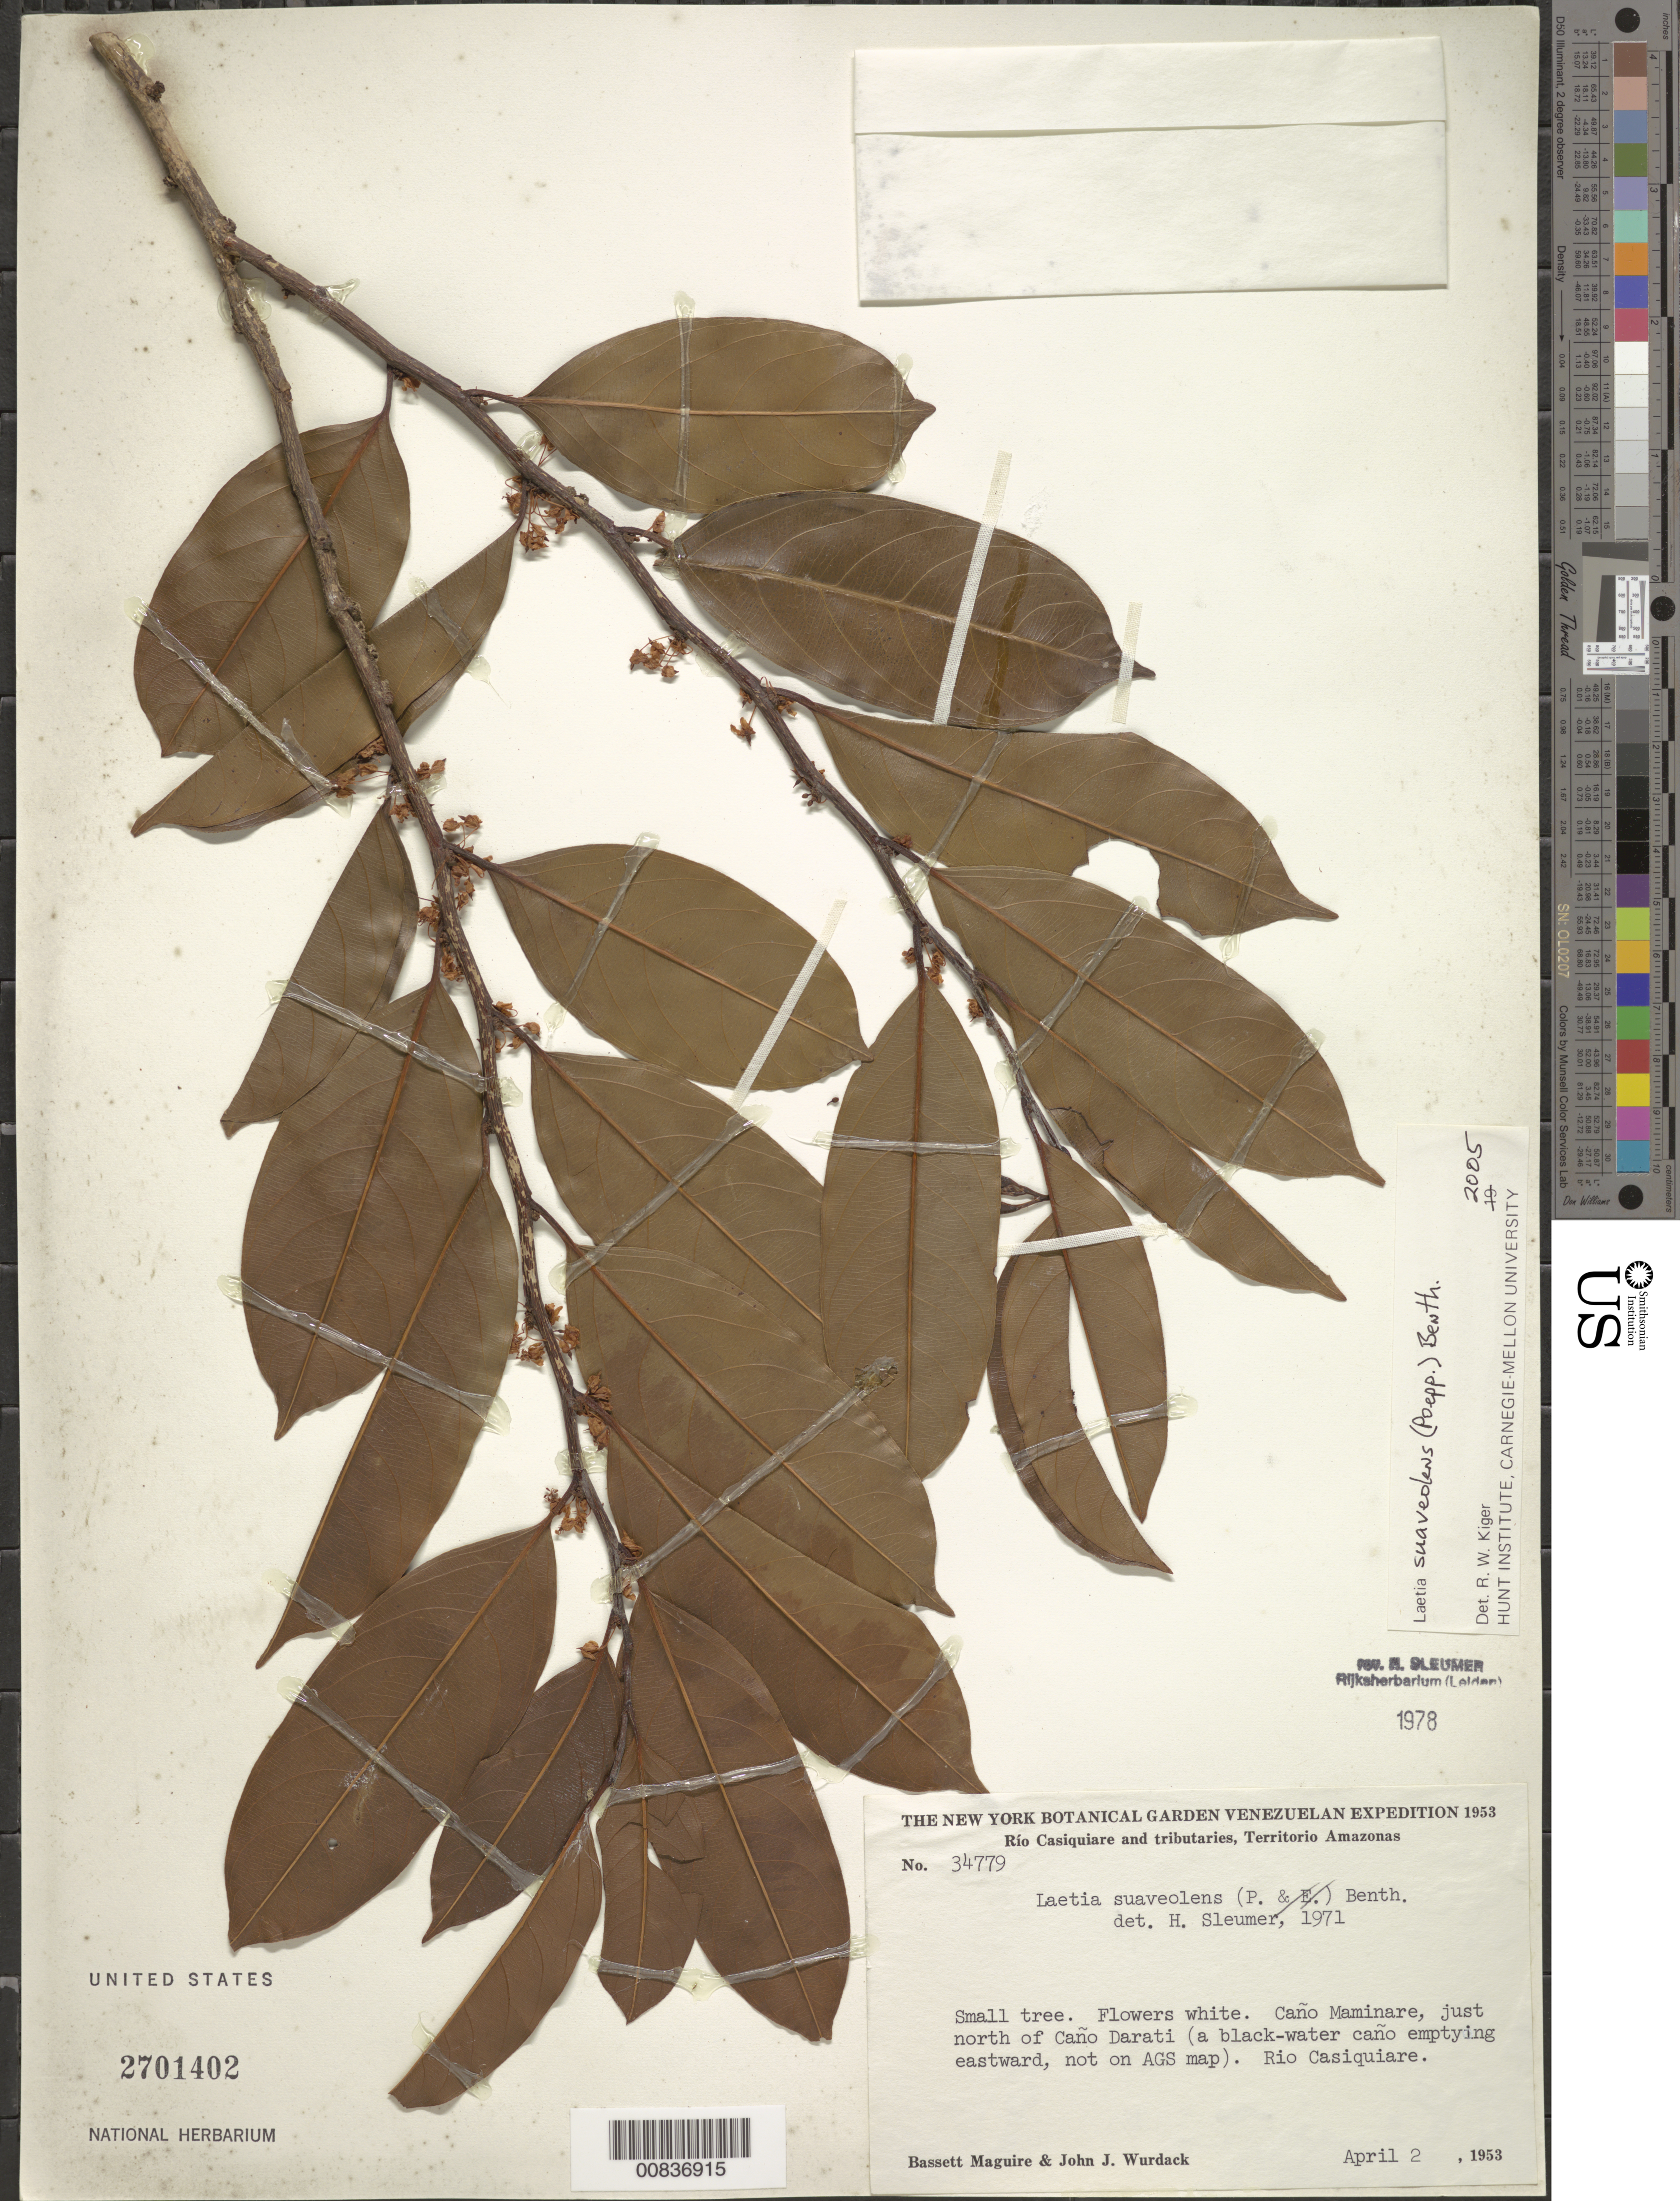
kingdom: Plantae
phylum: Tracheophyta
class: Magnoliopsida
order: Malpighiales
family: Salicaceae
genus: Laetia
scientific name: Laetia suaveolens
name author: (Poepp.) Benth.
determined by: Kiger, R. W.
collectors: B. Maguire & J. J. Wurdack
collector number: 34779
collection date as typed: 2-Apr-53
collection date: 1953-04-02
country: Venezuela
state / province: Amazonas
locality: Río Casiquiare, Caño Maminare, emptying eastward, just north of Caño Darati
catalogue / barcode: US 2701402